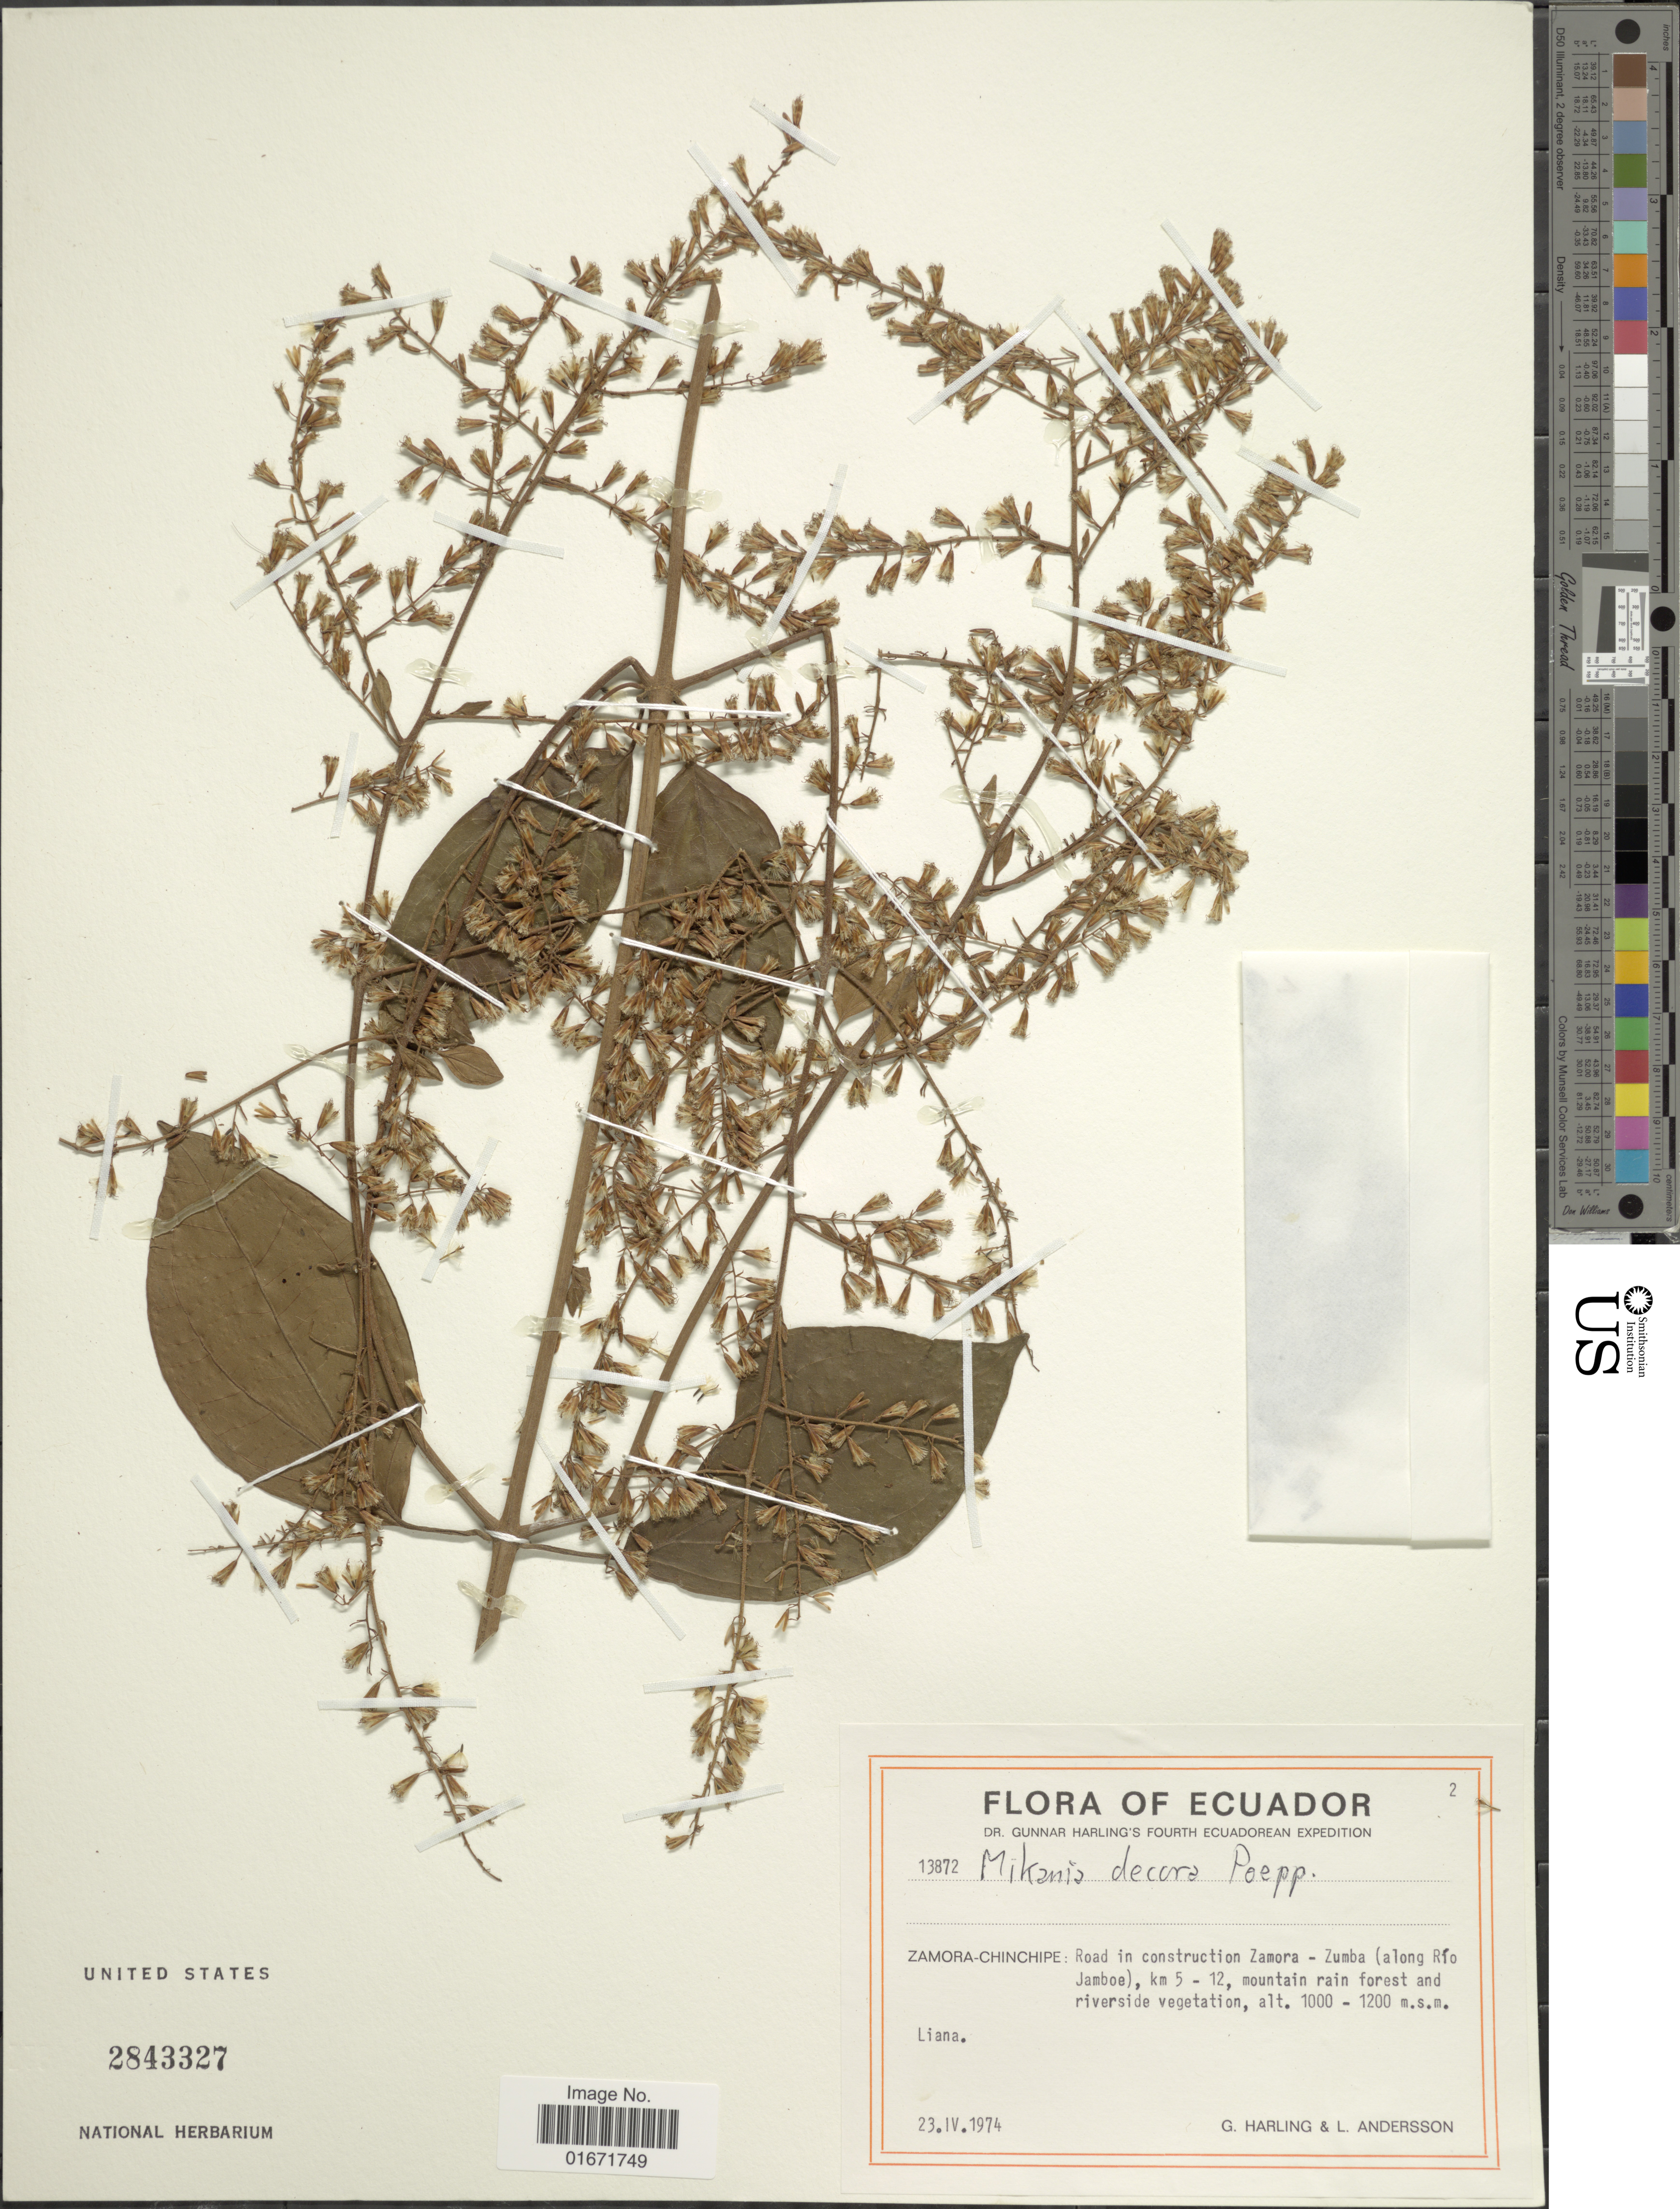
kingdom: Plantae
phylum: Tracheophyta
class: Magnoliopsida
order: Asterales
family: Asteraceae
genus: Mikania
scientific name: Mikania decora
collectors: G. Harling & L. Andersson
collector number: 13872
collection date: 1974-04-23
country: Ecuador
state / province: Zamora-Chinchipe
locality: Zamora-Chinchipe: Road in construction Zamora - Zumba (along Río Jamboe), km 5-12, mountain rain forest and riverside vegetation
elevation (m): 1000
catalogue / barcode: US 2843327